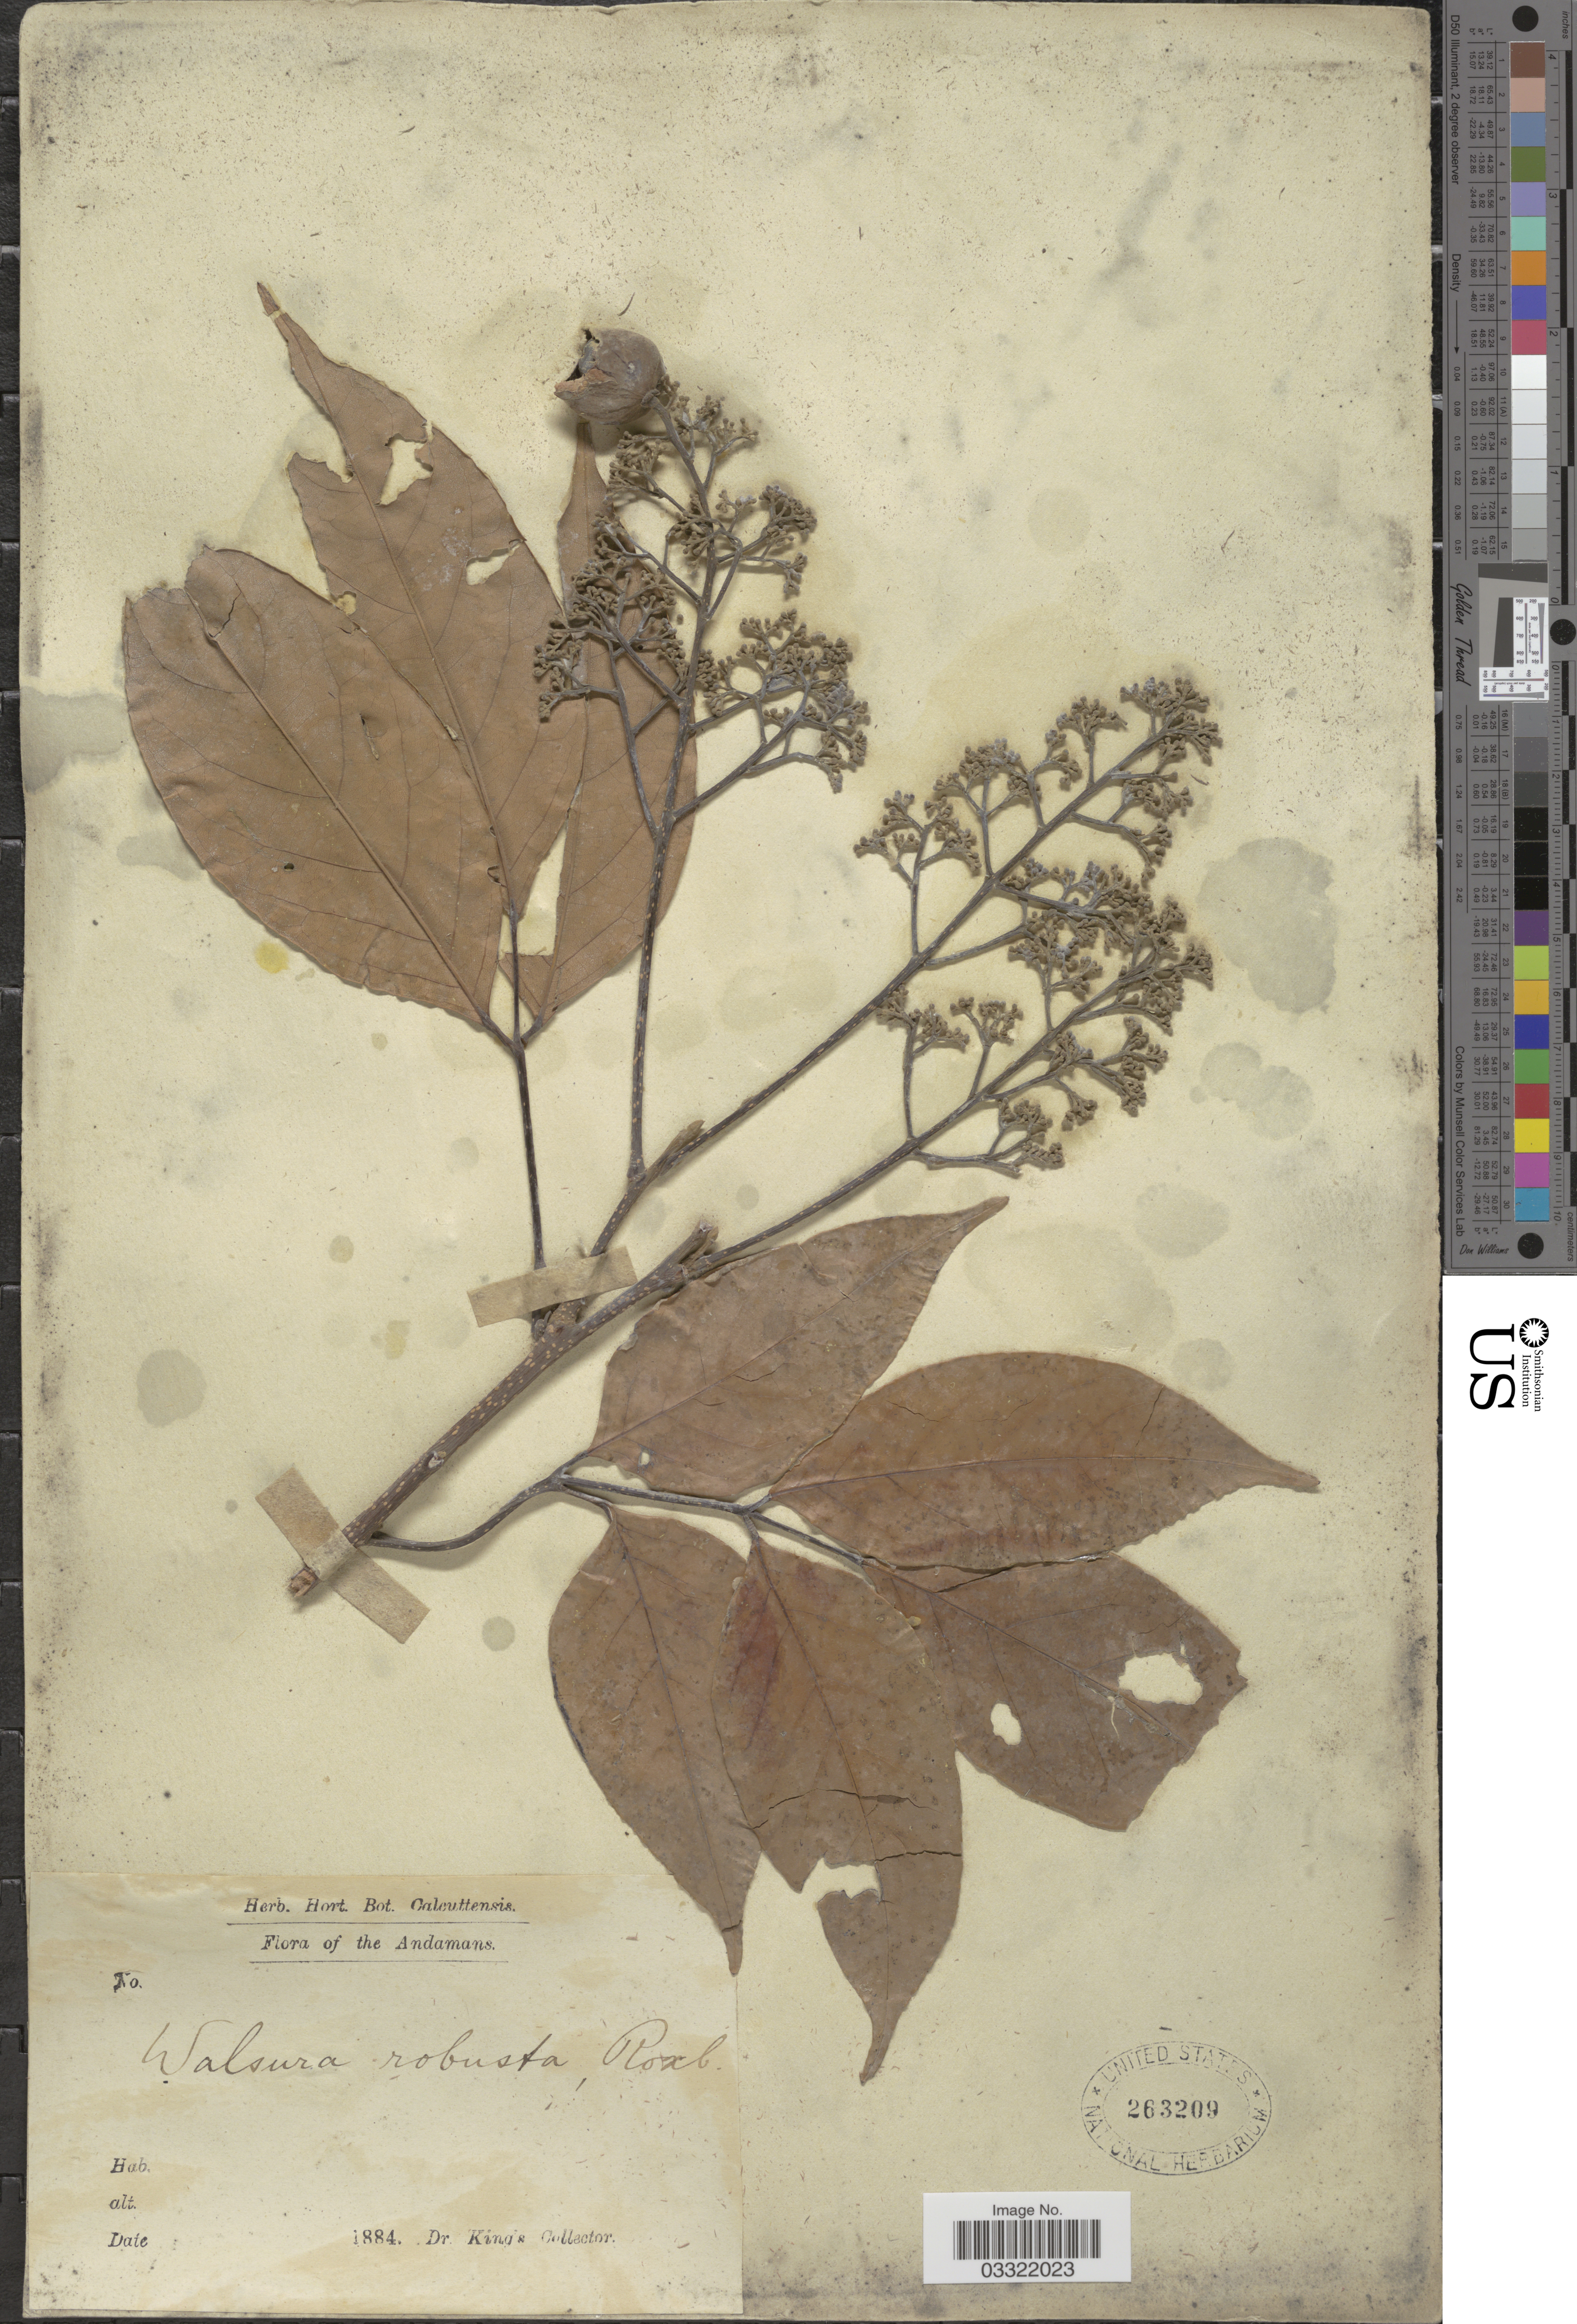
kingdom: Plantae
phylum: Tracheophyta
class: Magnoliopsida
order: Sapindales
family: Meliaceae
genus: Walsura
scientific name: Walsura robusta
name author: Roxb.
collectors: Dr. King's collector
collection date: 1884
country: India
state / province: Andaman and Nicobar Islands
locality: Andamans.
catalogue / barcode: US 263209